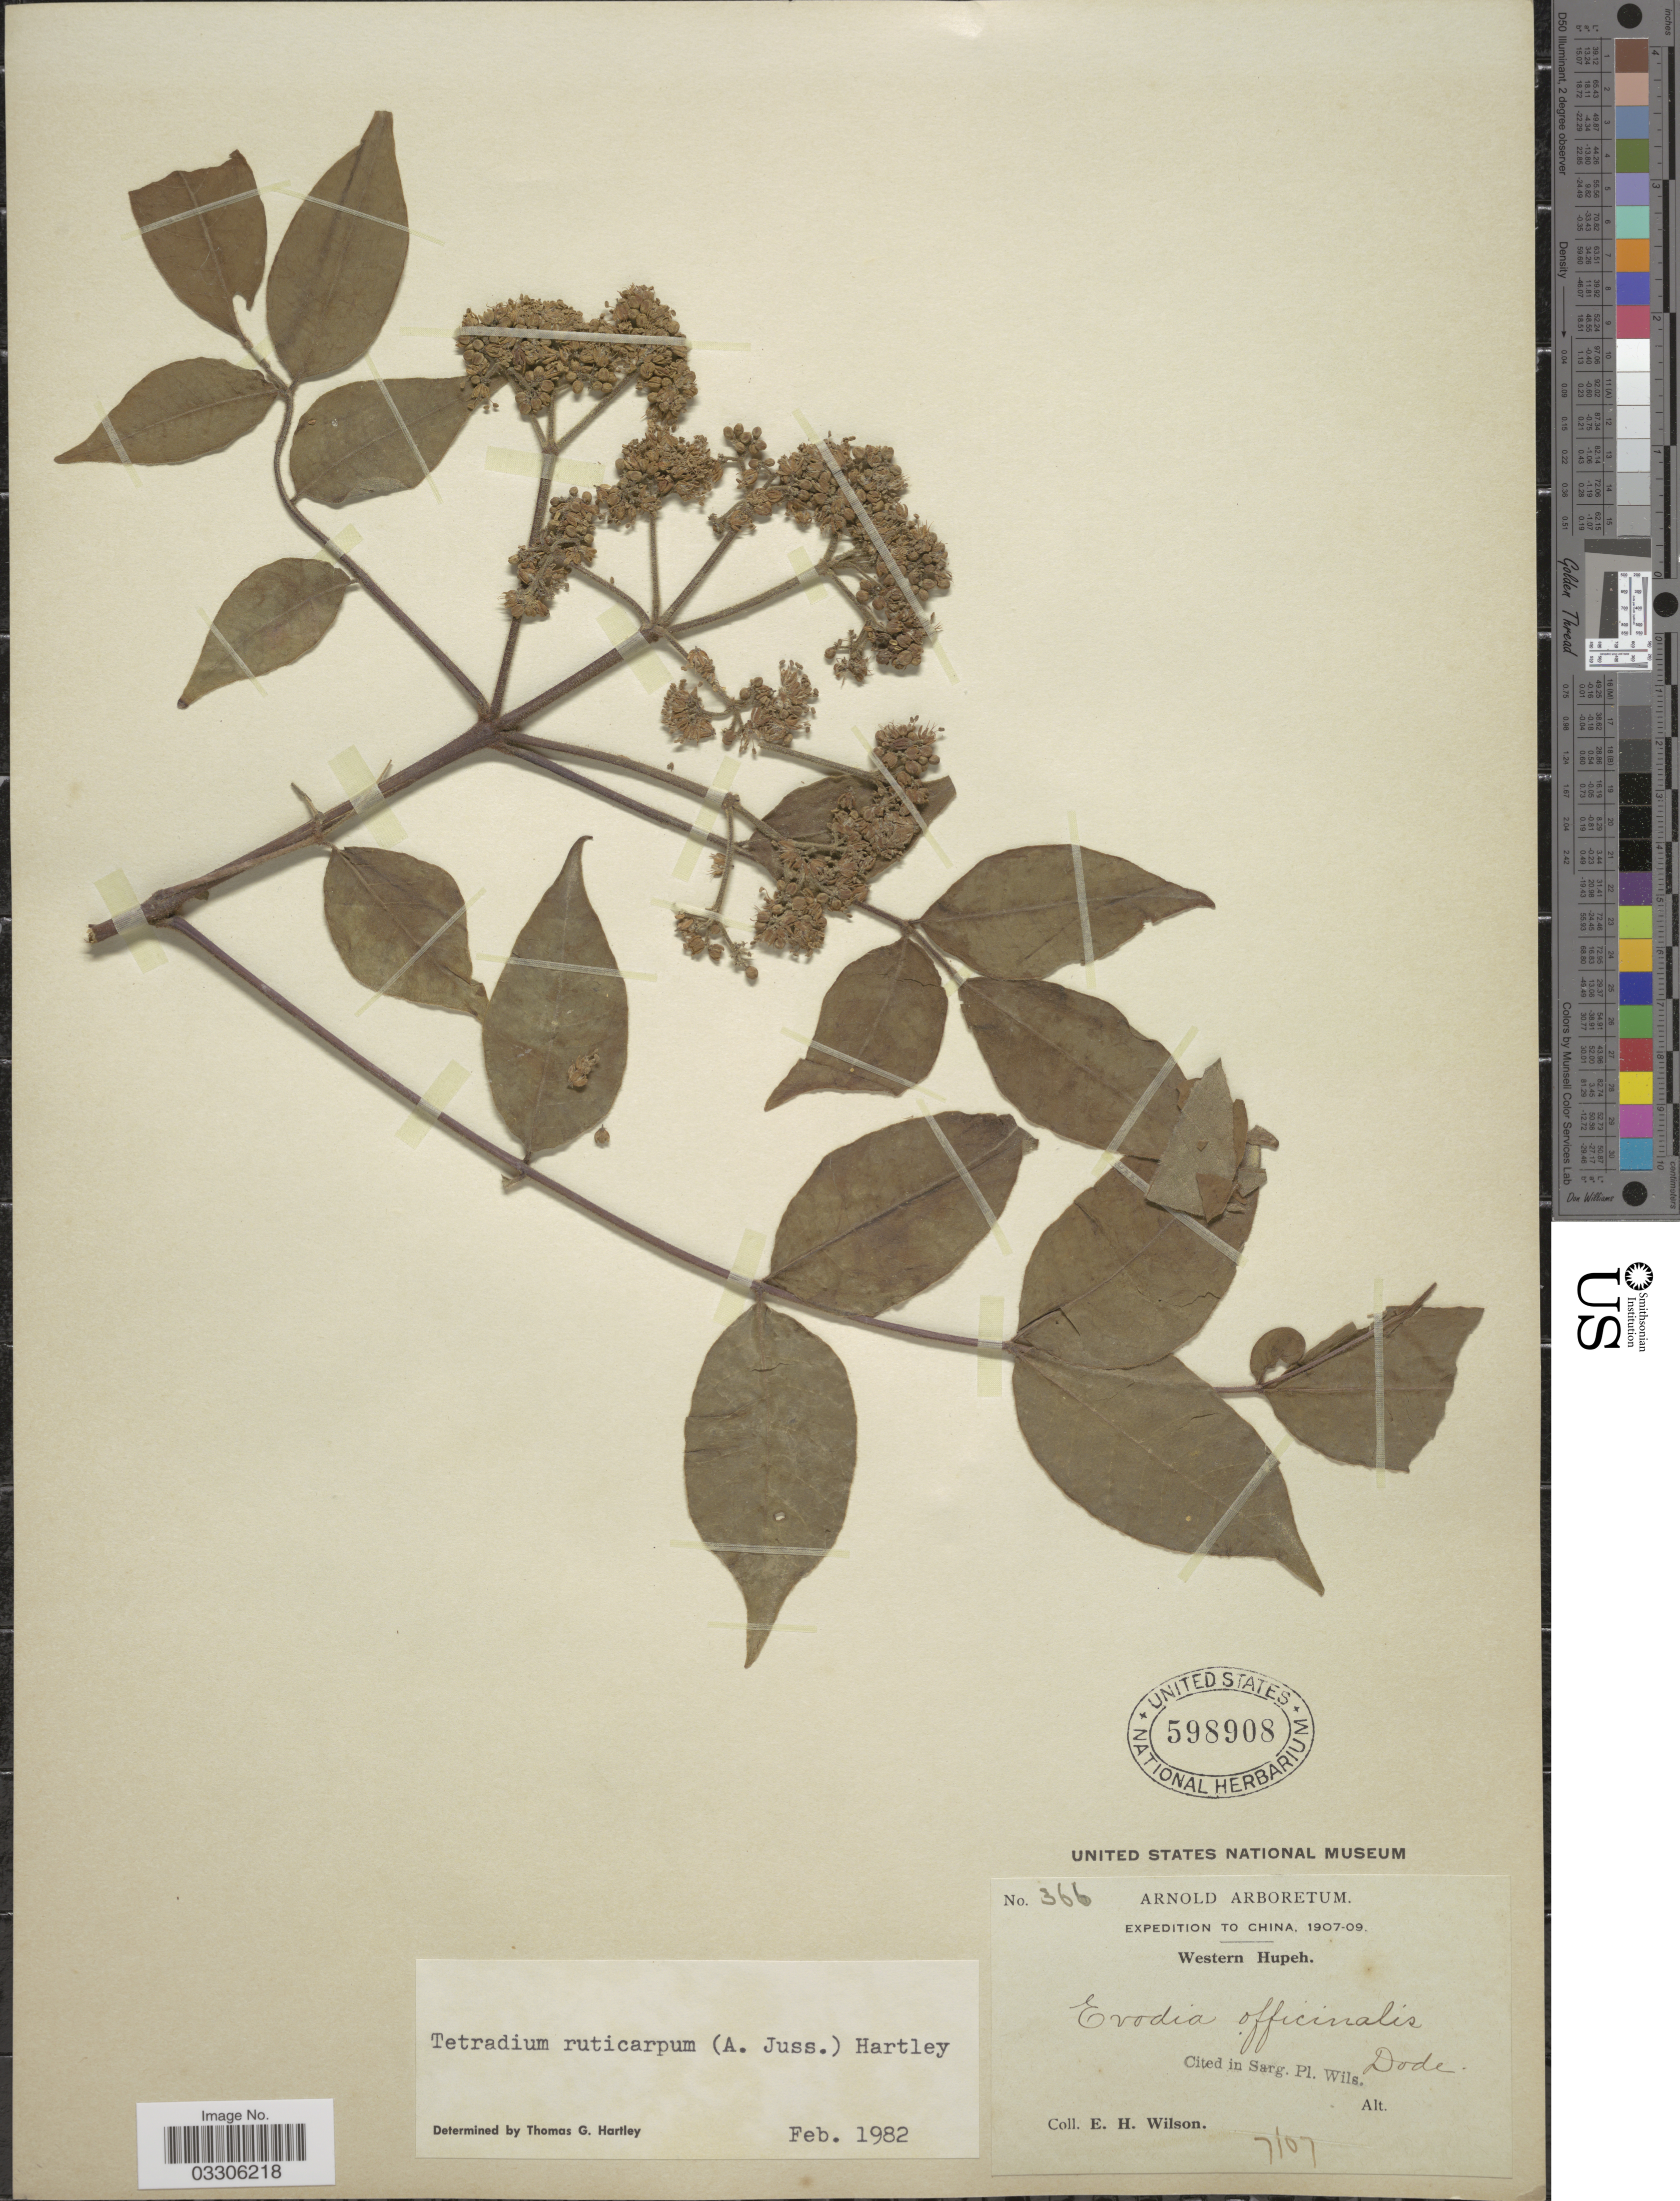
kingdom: Plantae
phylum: Tracheophyta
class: Magnoliopsida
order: Sapindales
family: Rutaceae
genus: Tetradium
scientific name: Tetradium ruticarpum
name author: (A. Juss.) T.G. Hartley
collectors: E. Wilson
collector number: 366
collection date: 1907-07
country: China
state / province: Hubei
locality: Western Hupeh.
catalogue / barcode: US 598908